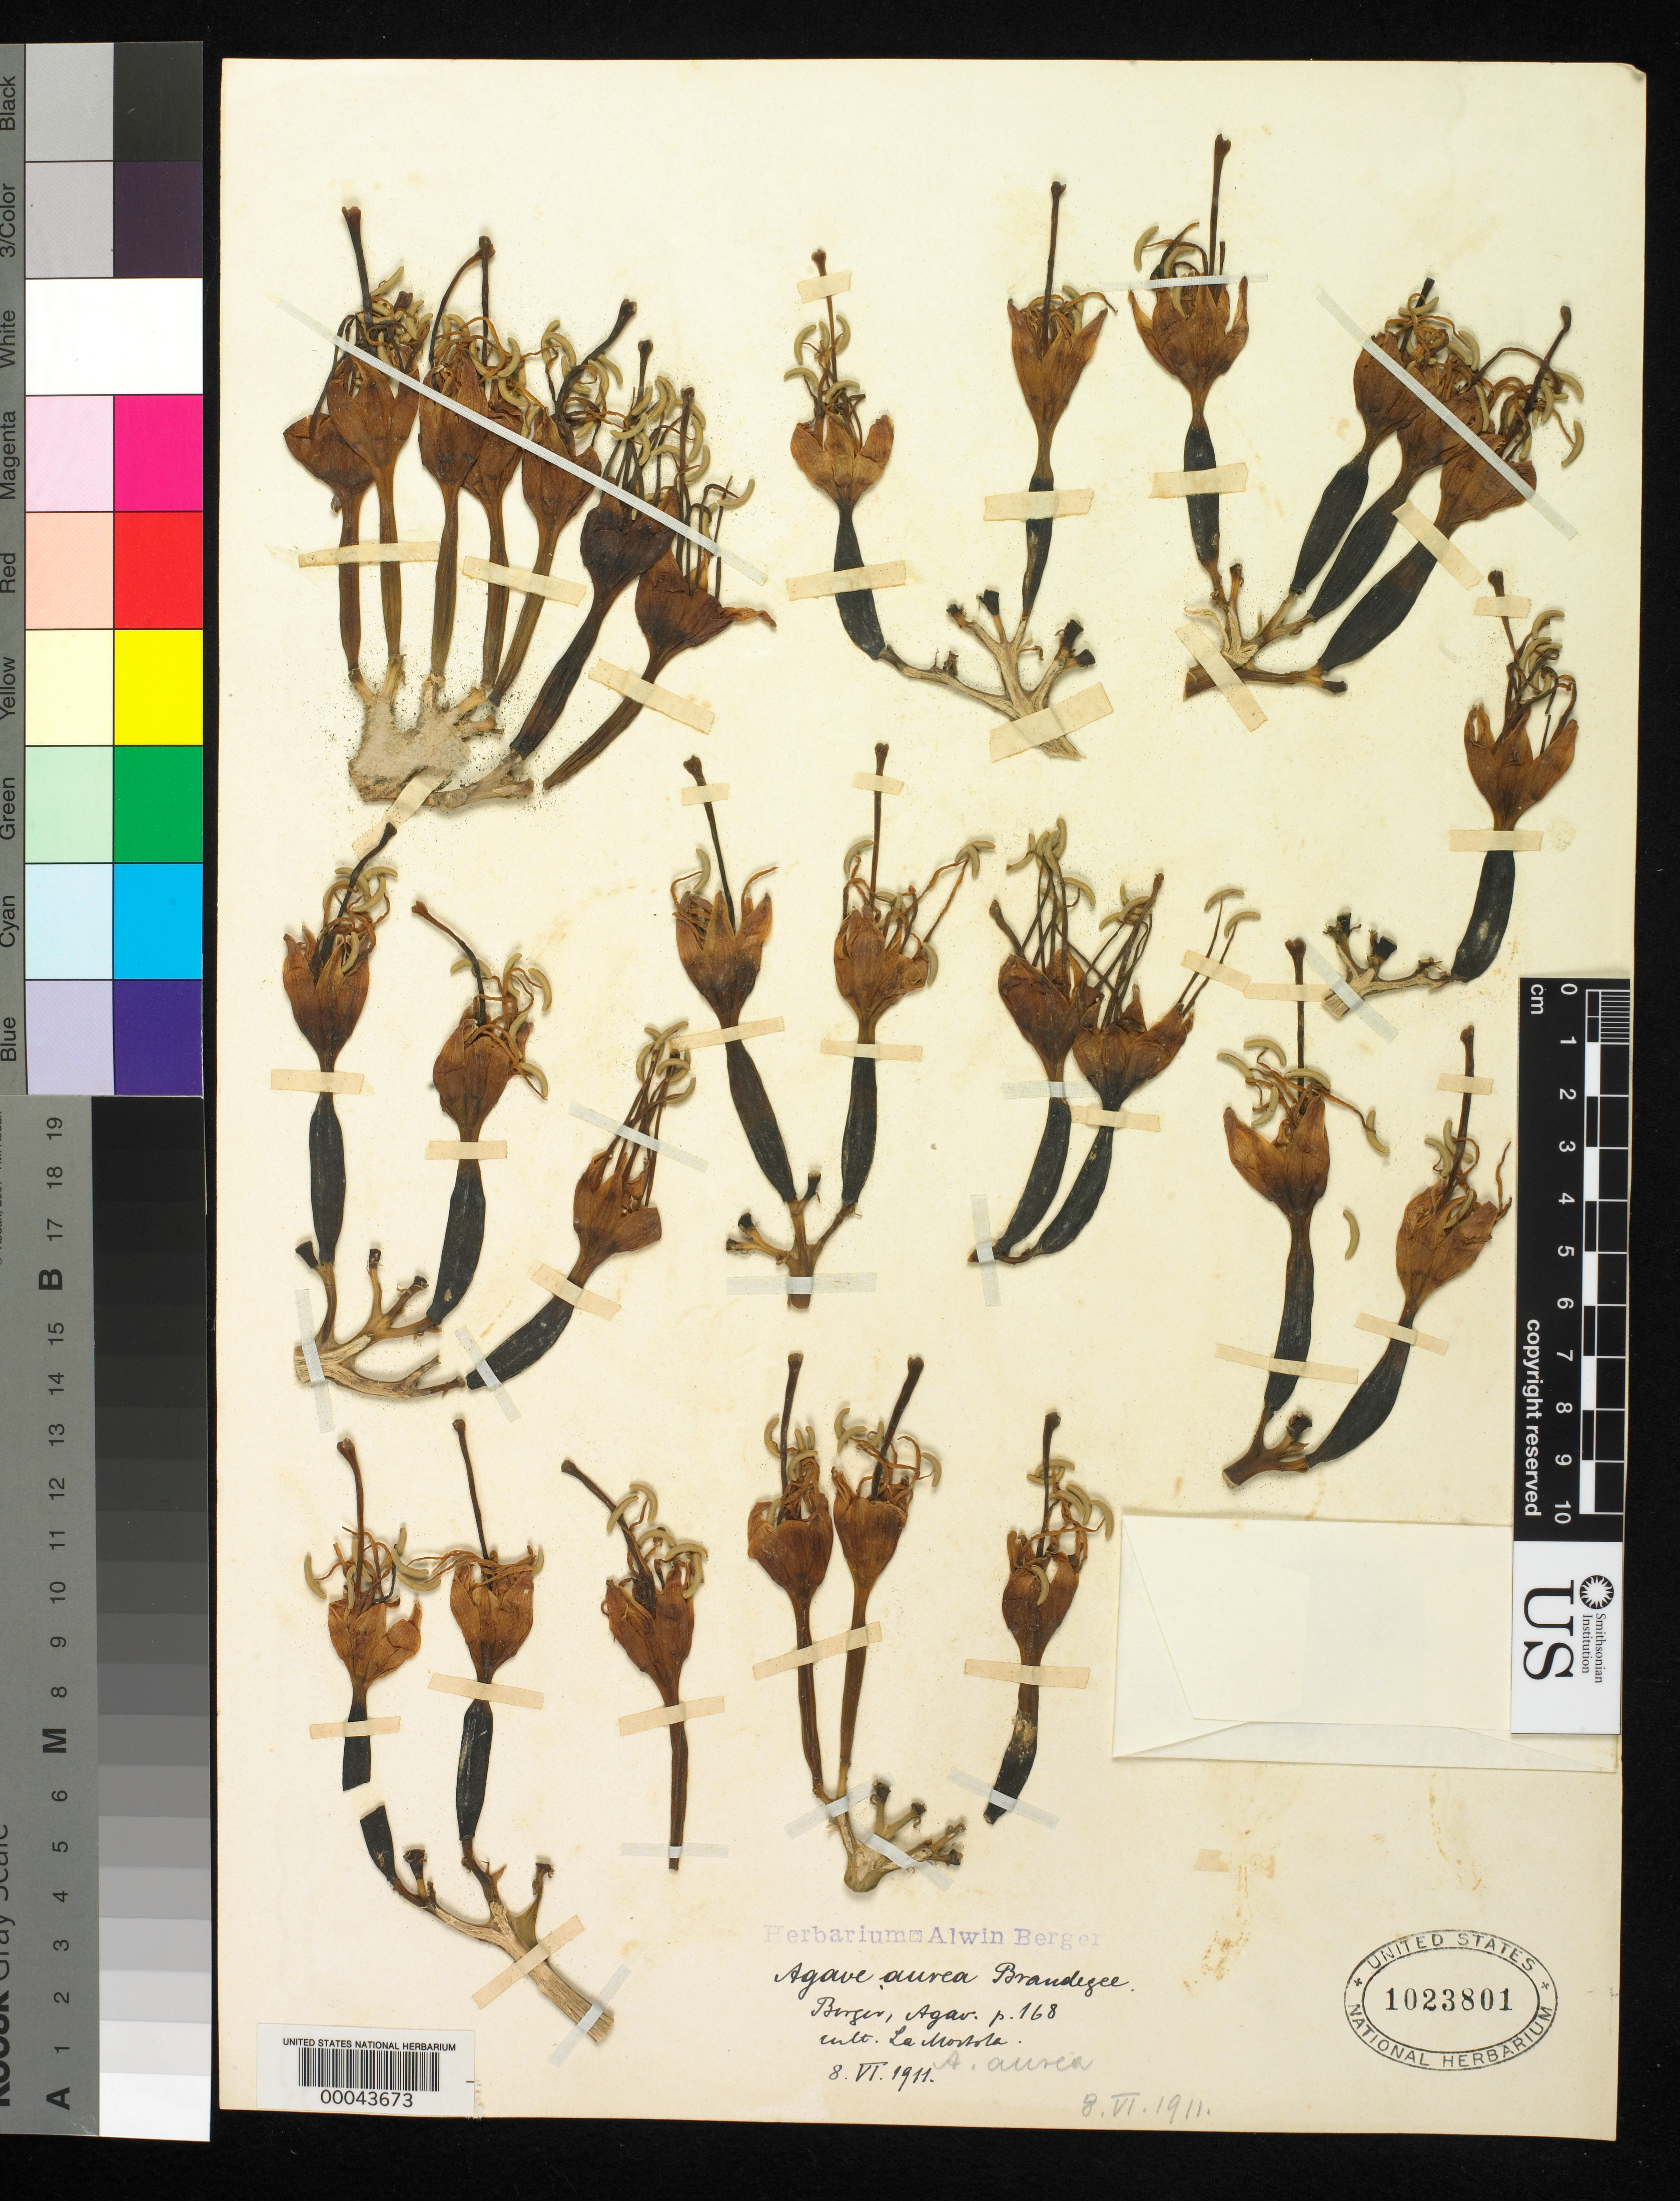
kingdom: Plantae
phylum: Tracheophyta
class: Liliopsida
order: Asparagales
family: Asparagaceae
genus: Agave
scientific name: Agave aurea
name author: Brandegee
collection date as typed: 08 Apr 1911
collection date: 1911-04-08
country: Mexico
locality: E of Monserrat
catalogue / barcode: US 1023801